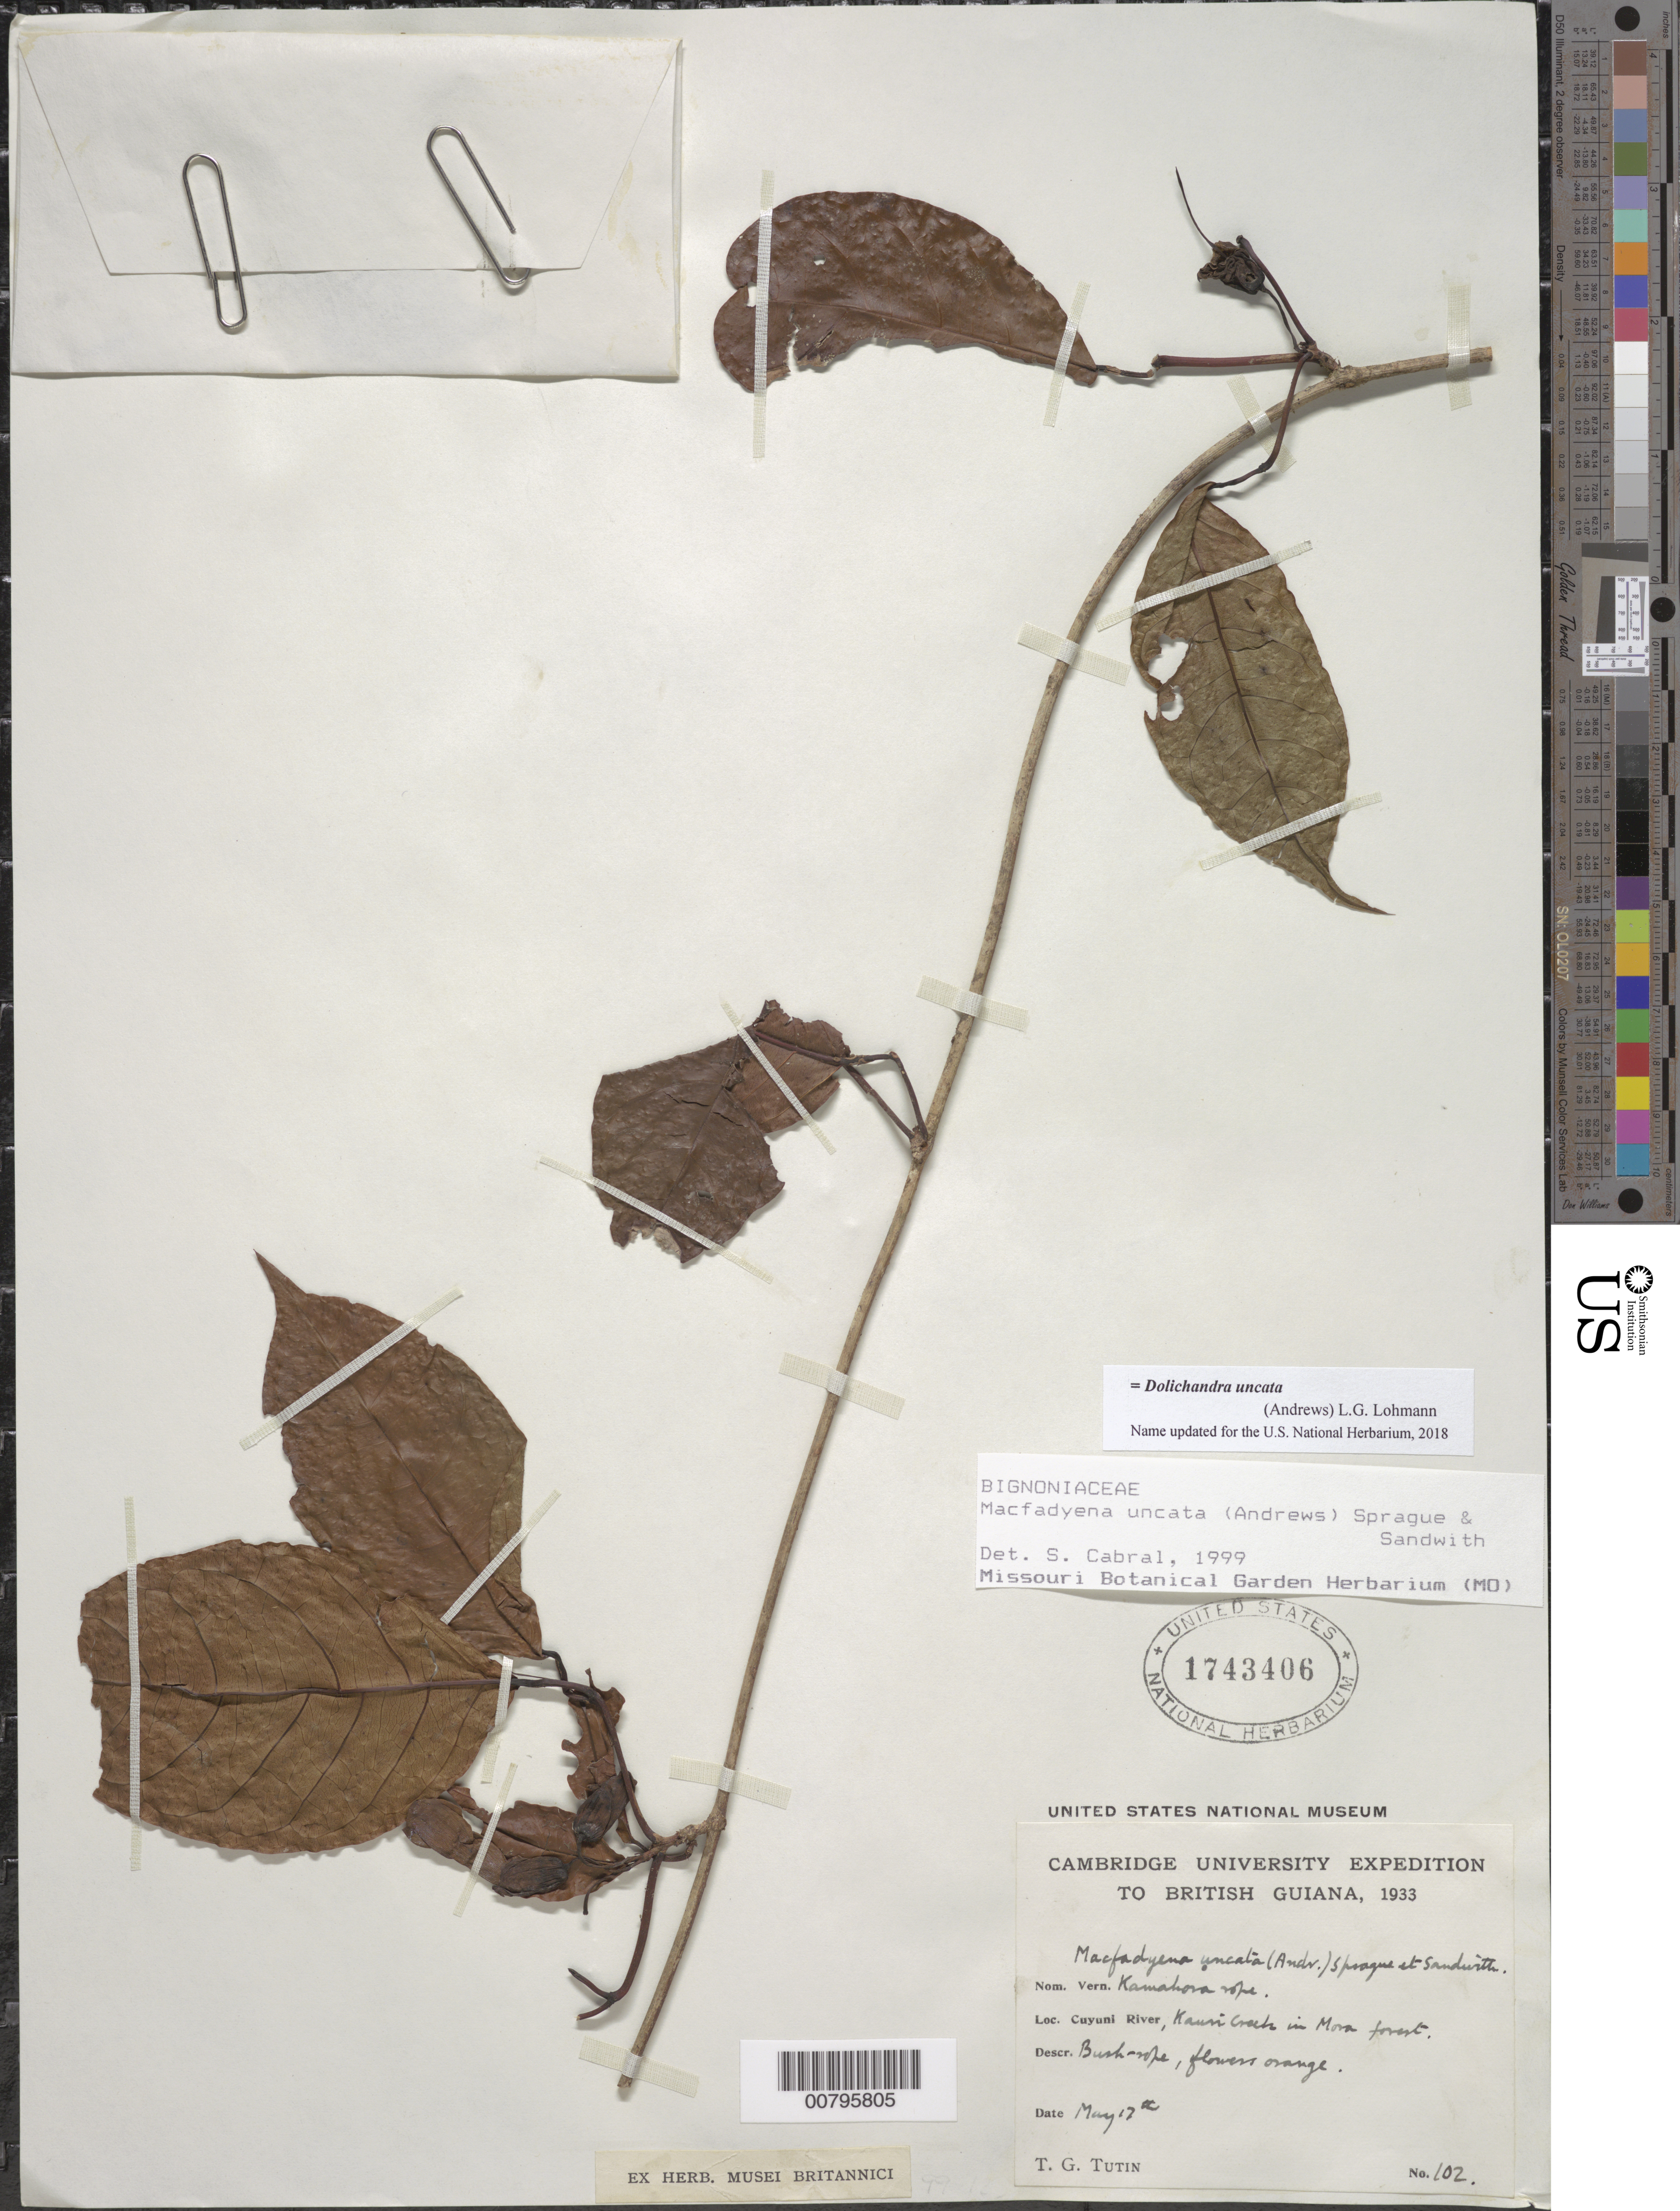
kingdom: Plantae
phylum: Tracheophyta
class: Magnoliopsida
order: Lamiales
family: Bignoniaceae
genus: Dolichandra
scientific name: Dolichandra uncata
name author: (Andrews) L.G. Lohmann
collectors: T. G. Tutin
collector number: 102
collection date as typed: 17-May-33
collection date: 1933-05-17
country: Guyana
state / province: Cuyuni-Mazaruni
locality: Cuyuni R., Karau Creek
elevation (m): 30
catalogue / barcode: US 1743406